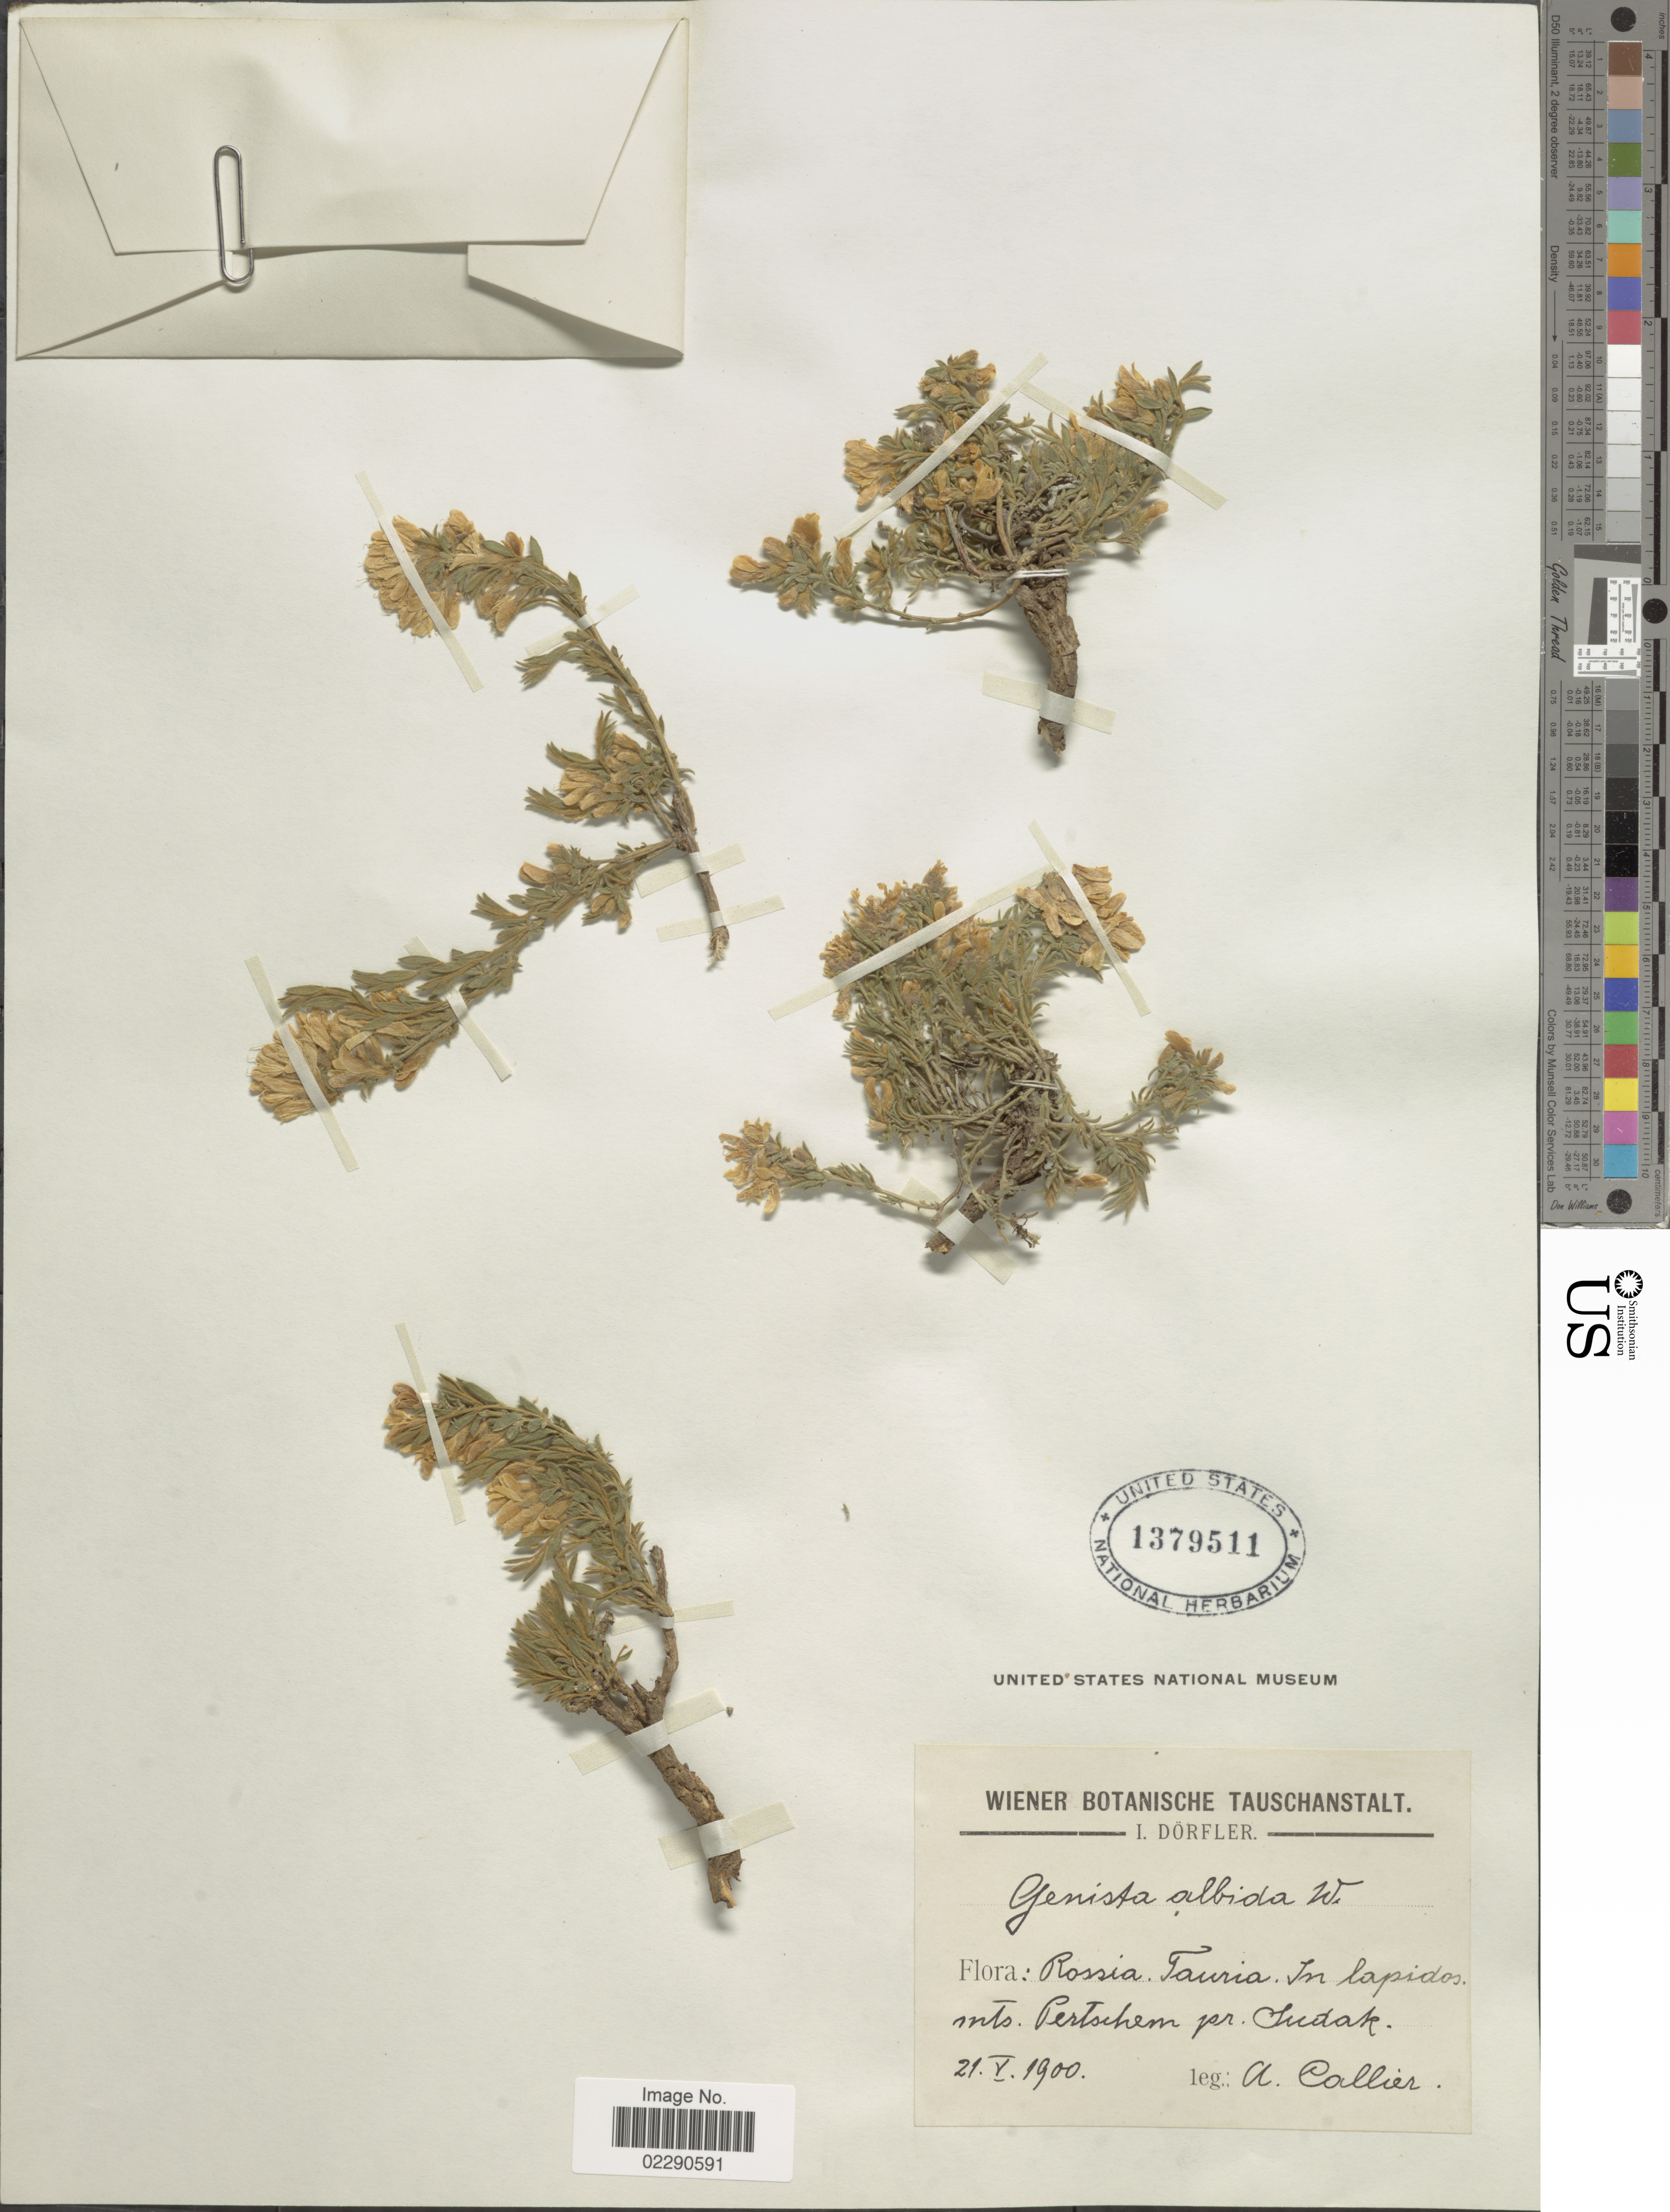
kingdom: Plantae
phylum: Tracheophyta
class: Magnoliopsida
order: Fabales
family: Fabaceae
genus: Genista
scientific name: Genista albida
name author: Willd.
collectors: A. Collier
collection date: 1900-05-21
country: Ukraine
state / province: Crimea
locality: Rossia, Tauria, mta. Pertschem pr. Sudak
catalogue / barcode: US 1379511